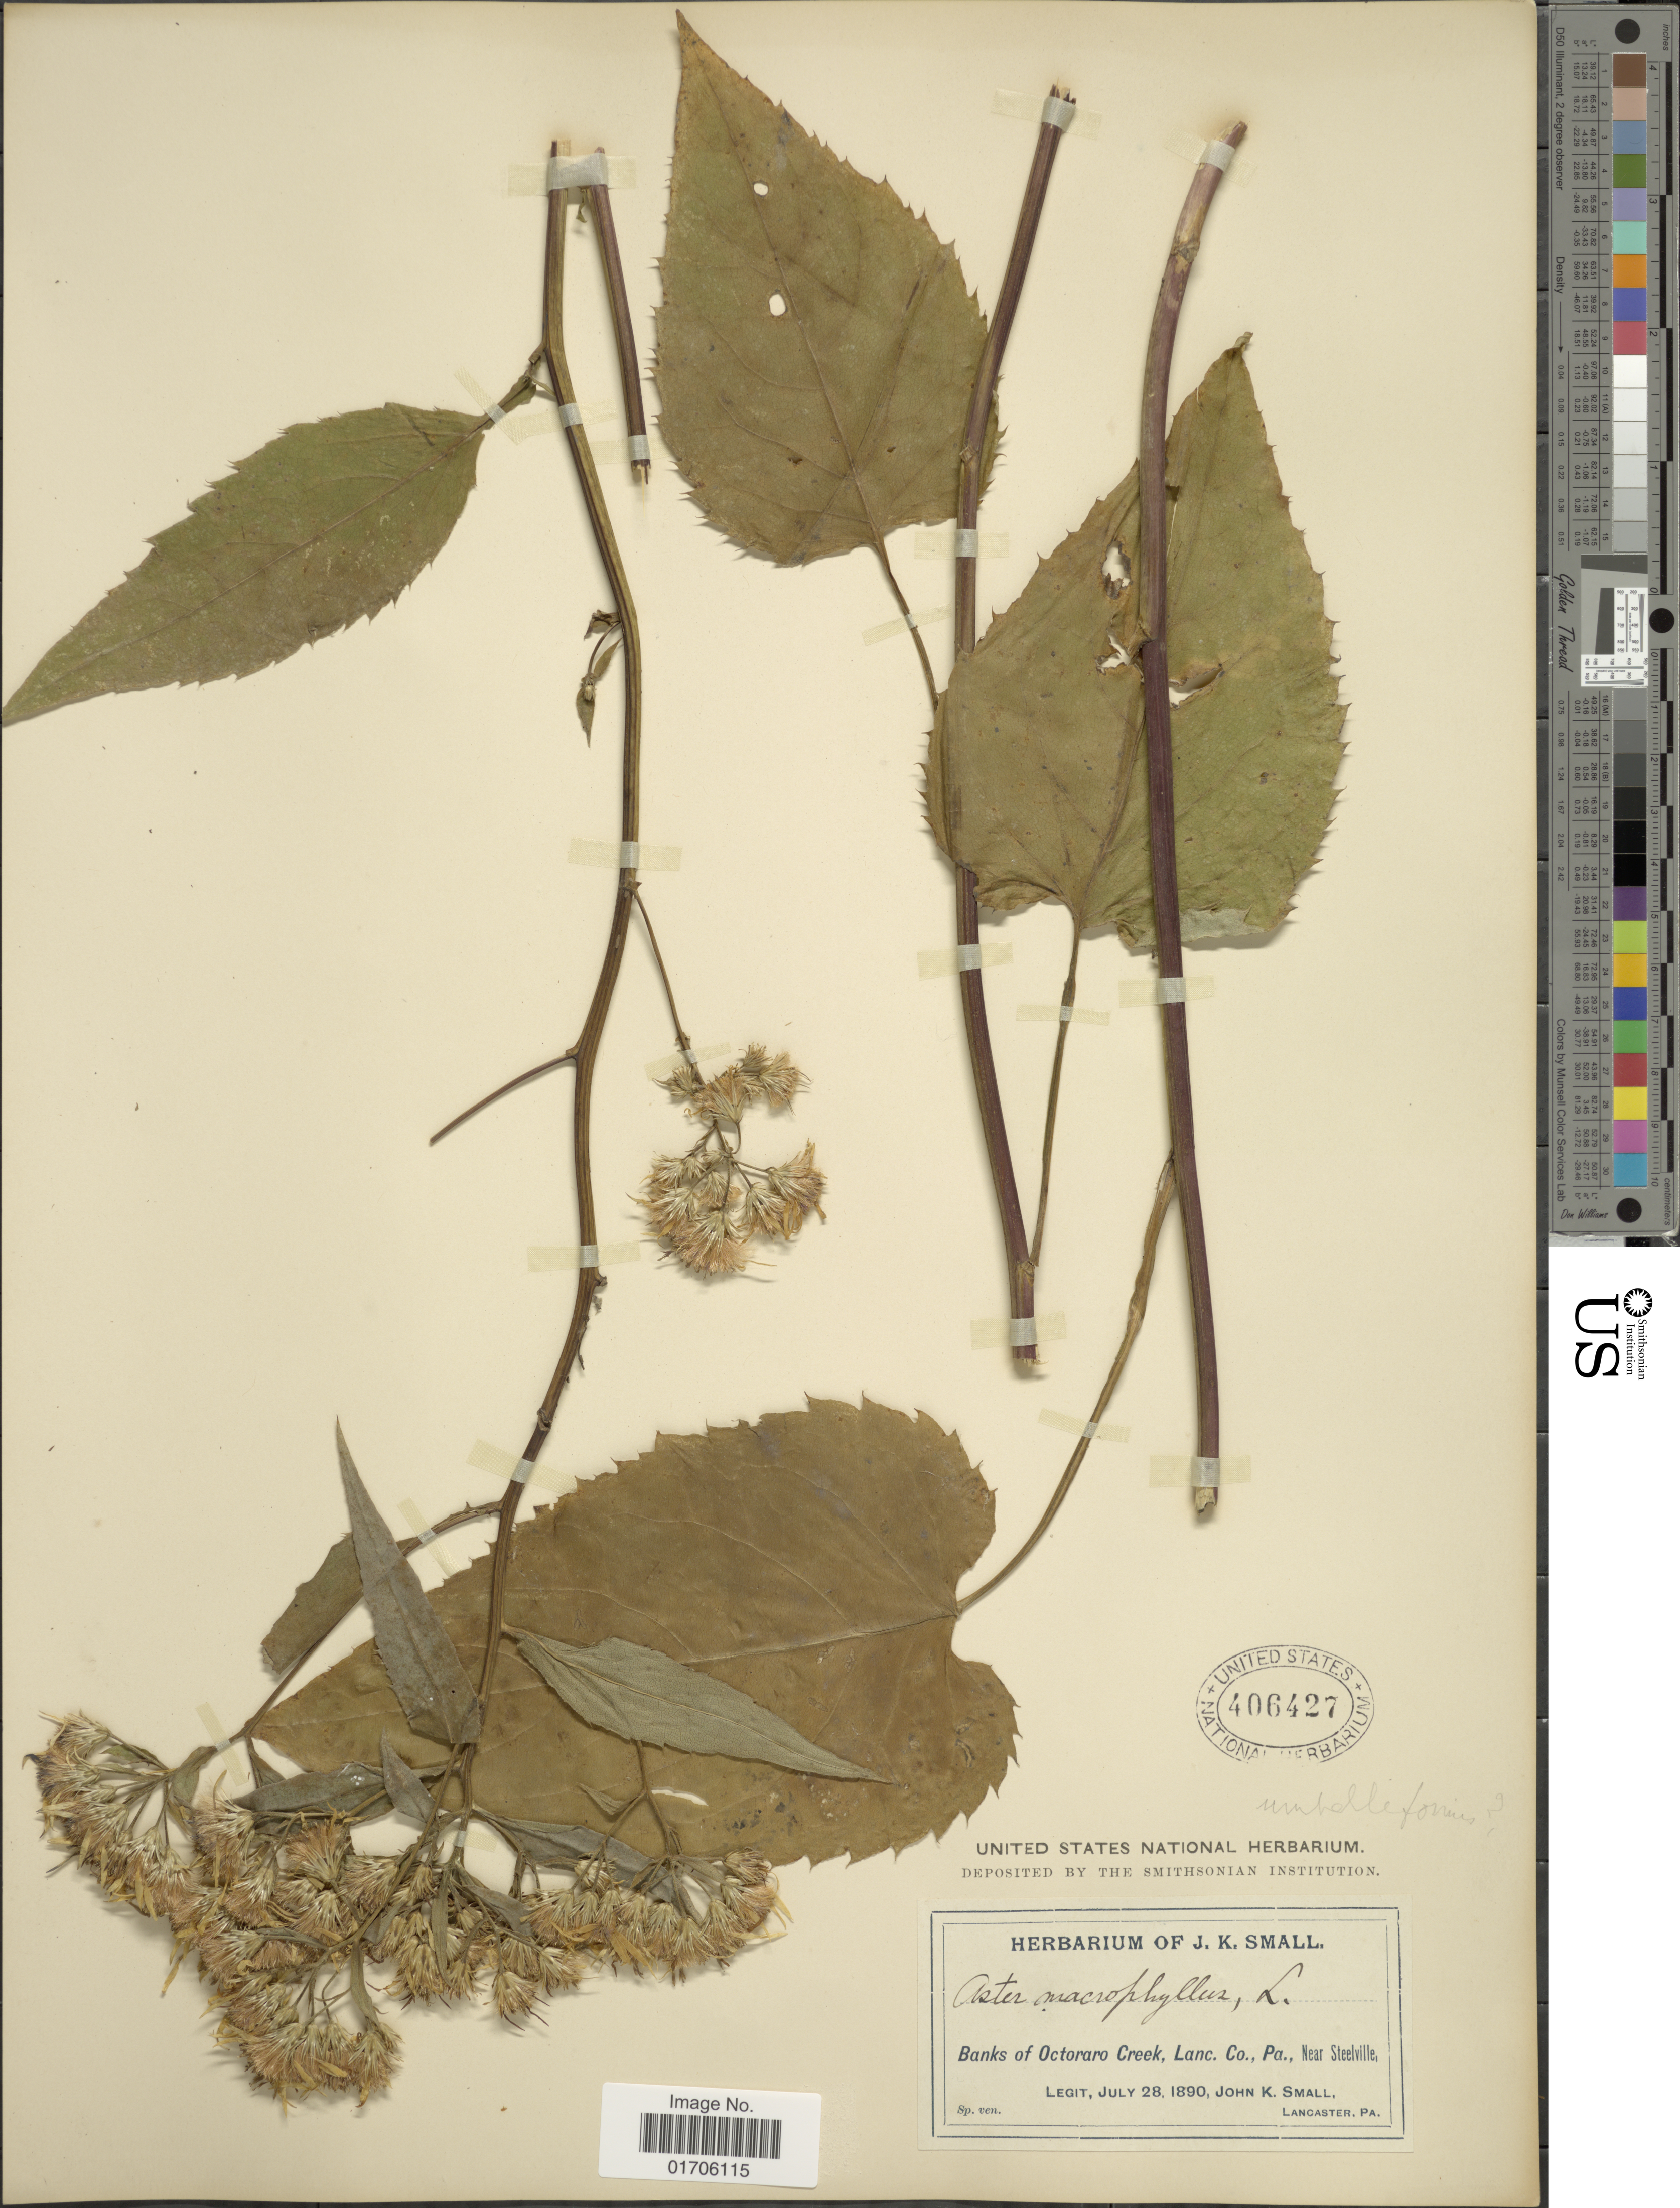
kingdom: Plantae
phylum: Tracheophyta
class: Magnoliopsida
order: Asterales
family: Asteraceae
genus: Aster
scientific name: Aster umbelliformis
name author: E.S. Burgess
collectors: J. K. Small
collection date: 1890-07-28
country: United States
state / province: Pennsylvania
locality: Banks of Octoraro Creek, Lanc. Co., Pa. Near Steelville.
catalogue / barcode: US 406427